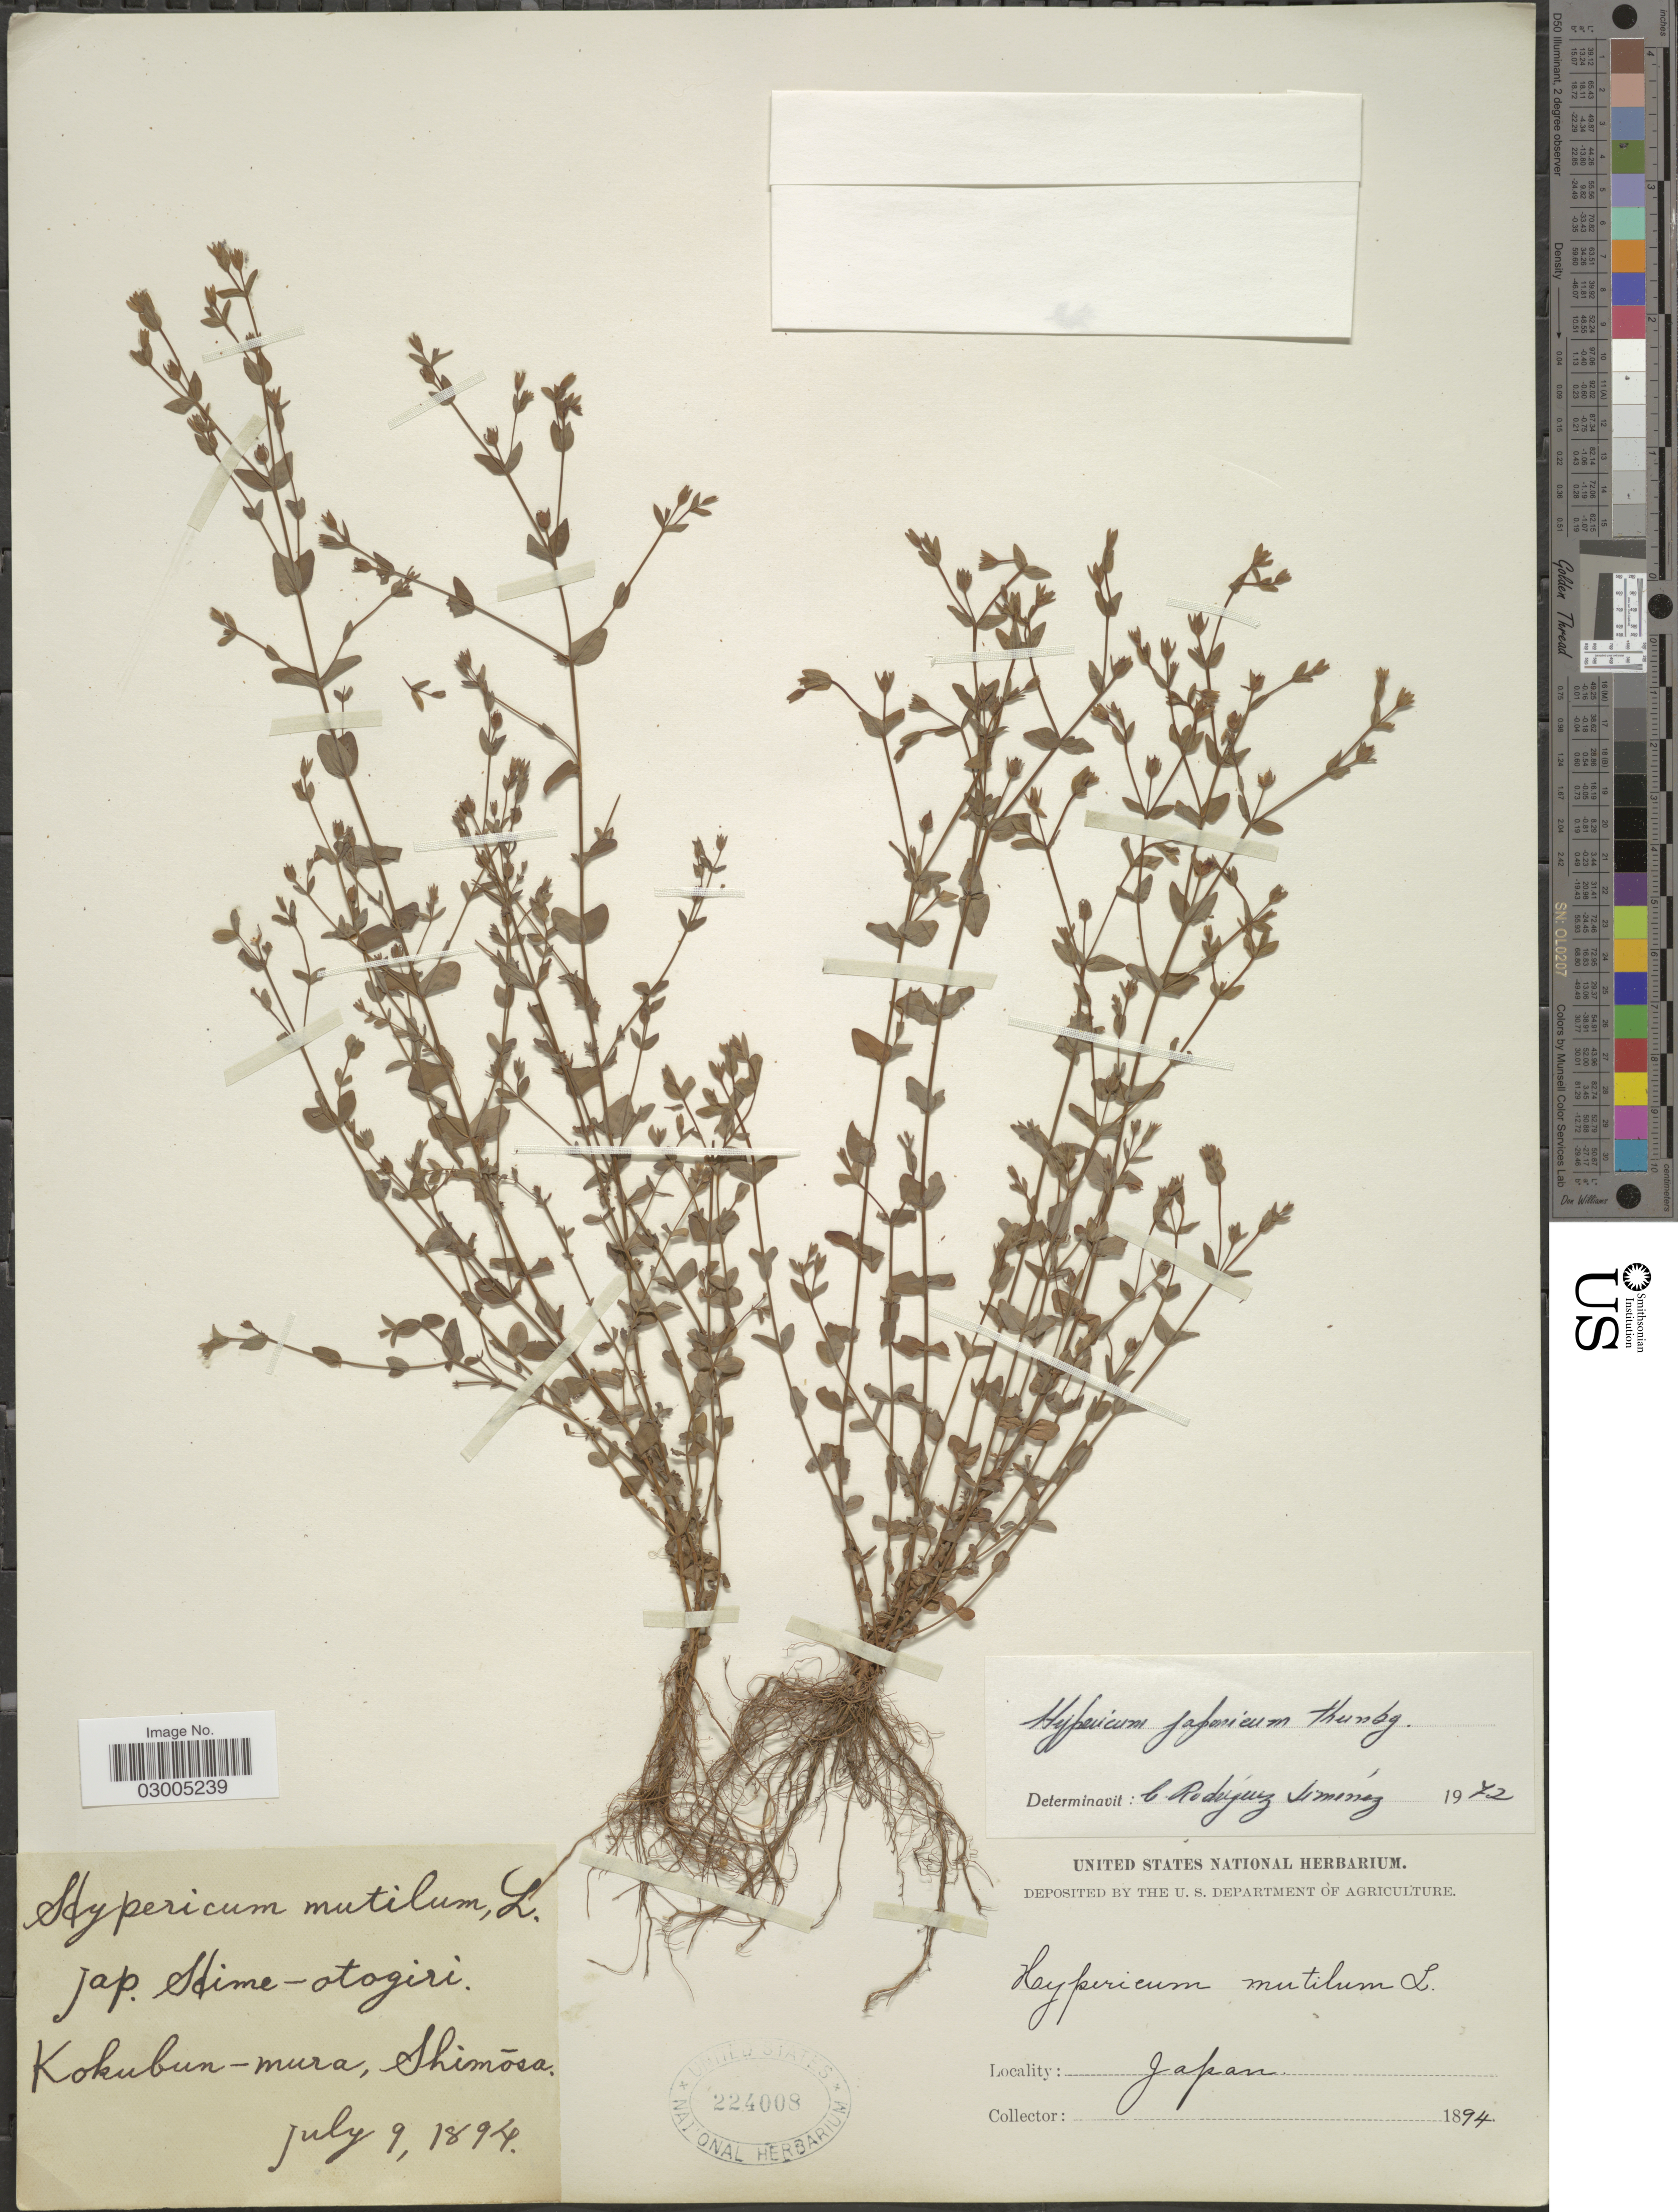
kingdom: Plantae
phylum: Tracheophyta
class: Magnoliopsida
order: Malpighiales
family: Hypericaceae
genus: Hypericum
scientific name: Hypericum japonicum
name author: Thunb.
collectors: ex herb. United States National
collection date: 1894-07-09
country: Japan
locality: Kokubun-mura, Shimósa.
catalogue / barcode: US 224008